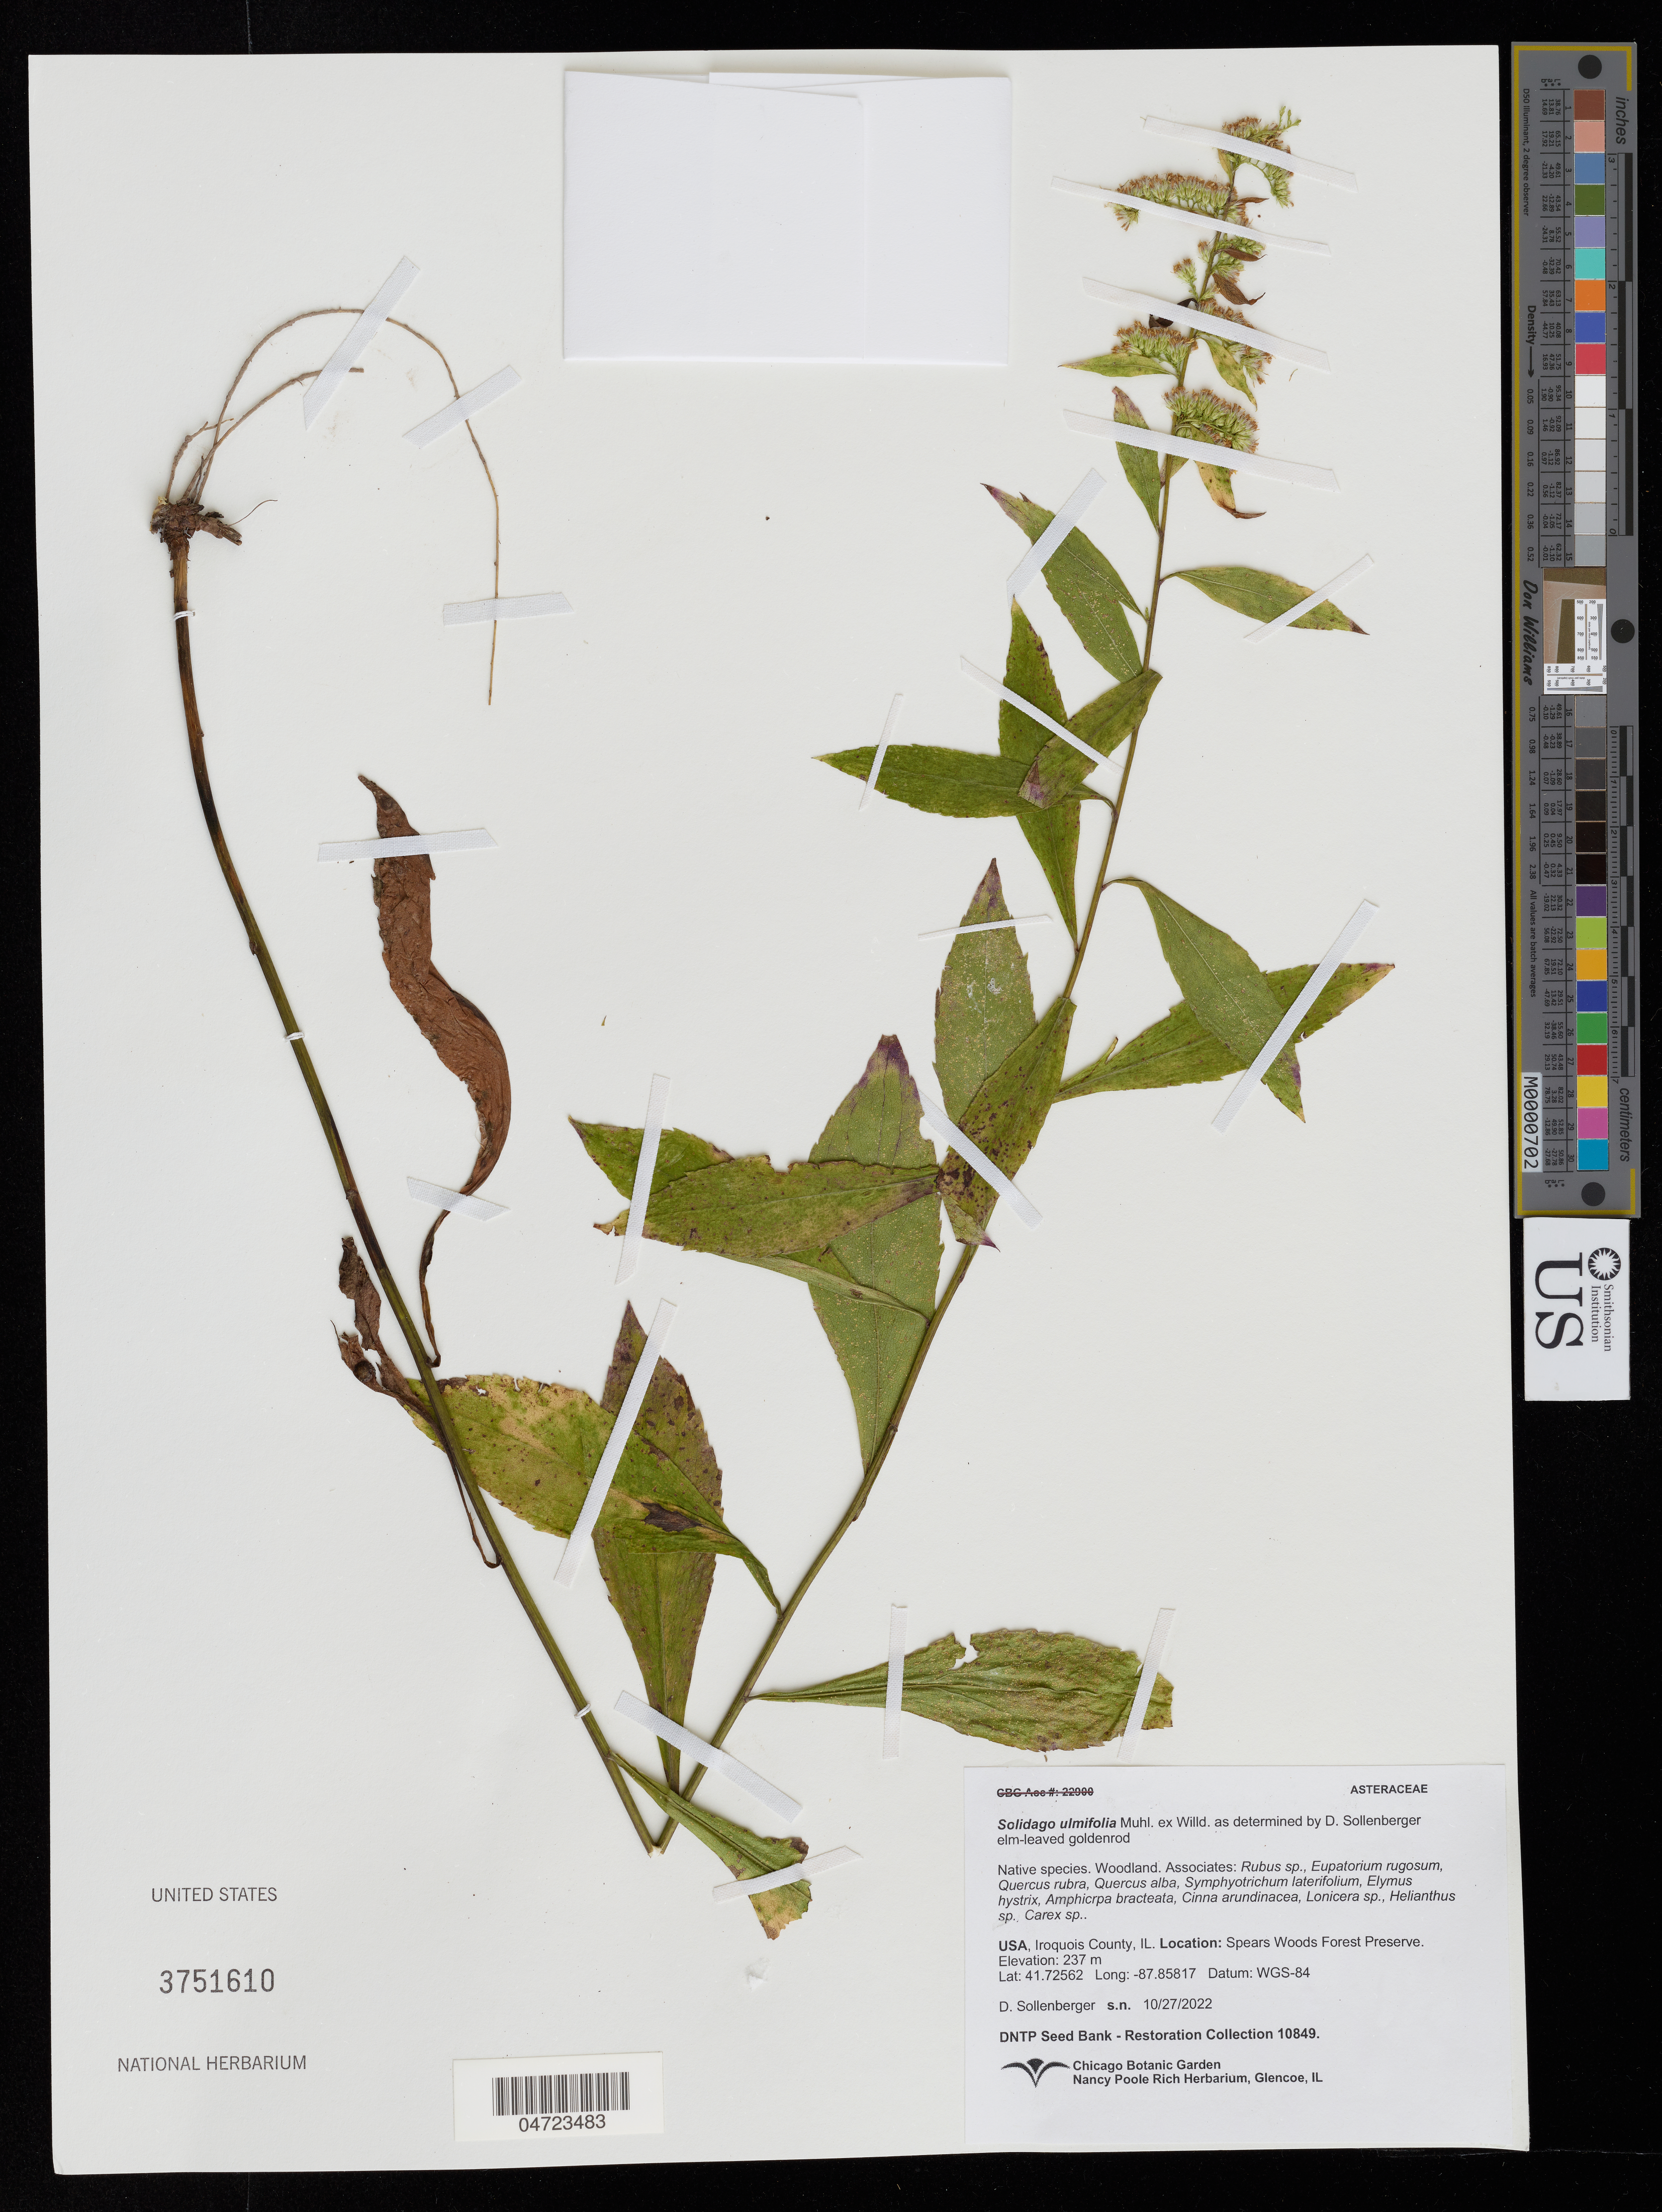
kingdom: Plantae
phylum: Tracheophyta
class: Magnoliopsida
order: Asterales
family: Asteraceae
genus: Solidago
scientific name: Solidago ulmifolia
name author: Muhl. ex Willd.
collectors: D. Sollenberger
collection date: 2022-10-27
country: United States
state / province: Illinois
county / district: Iroquois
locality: Iroquois County. Spears Woods Forest Preserve.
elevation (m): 237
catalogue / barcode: US 3751610